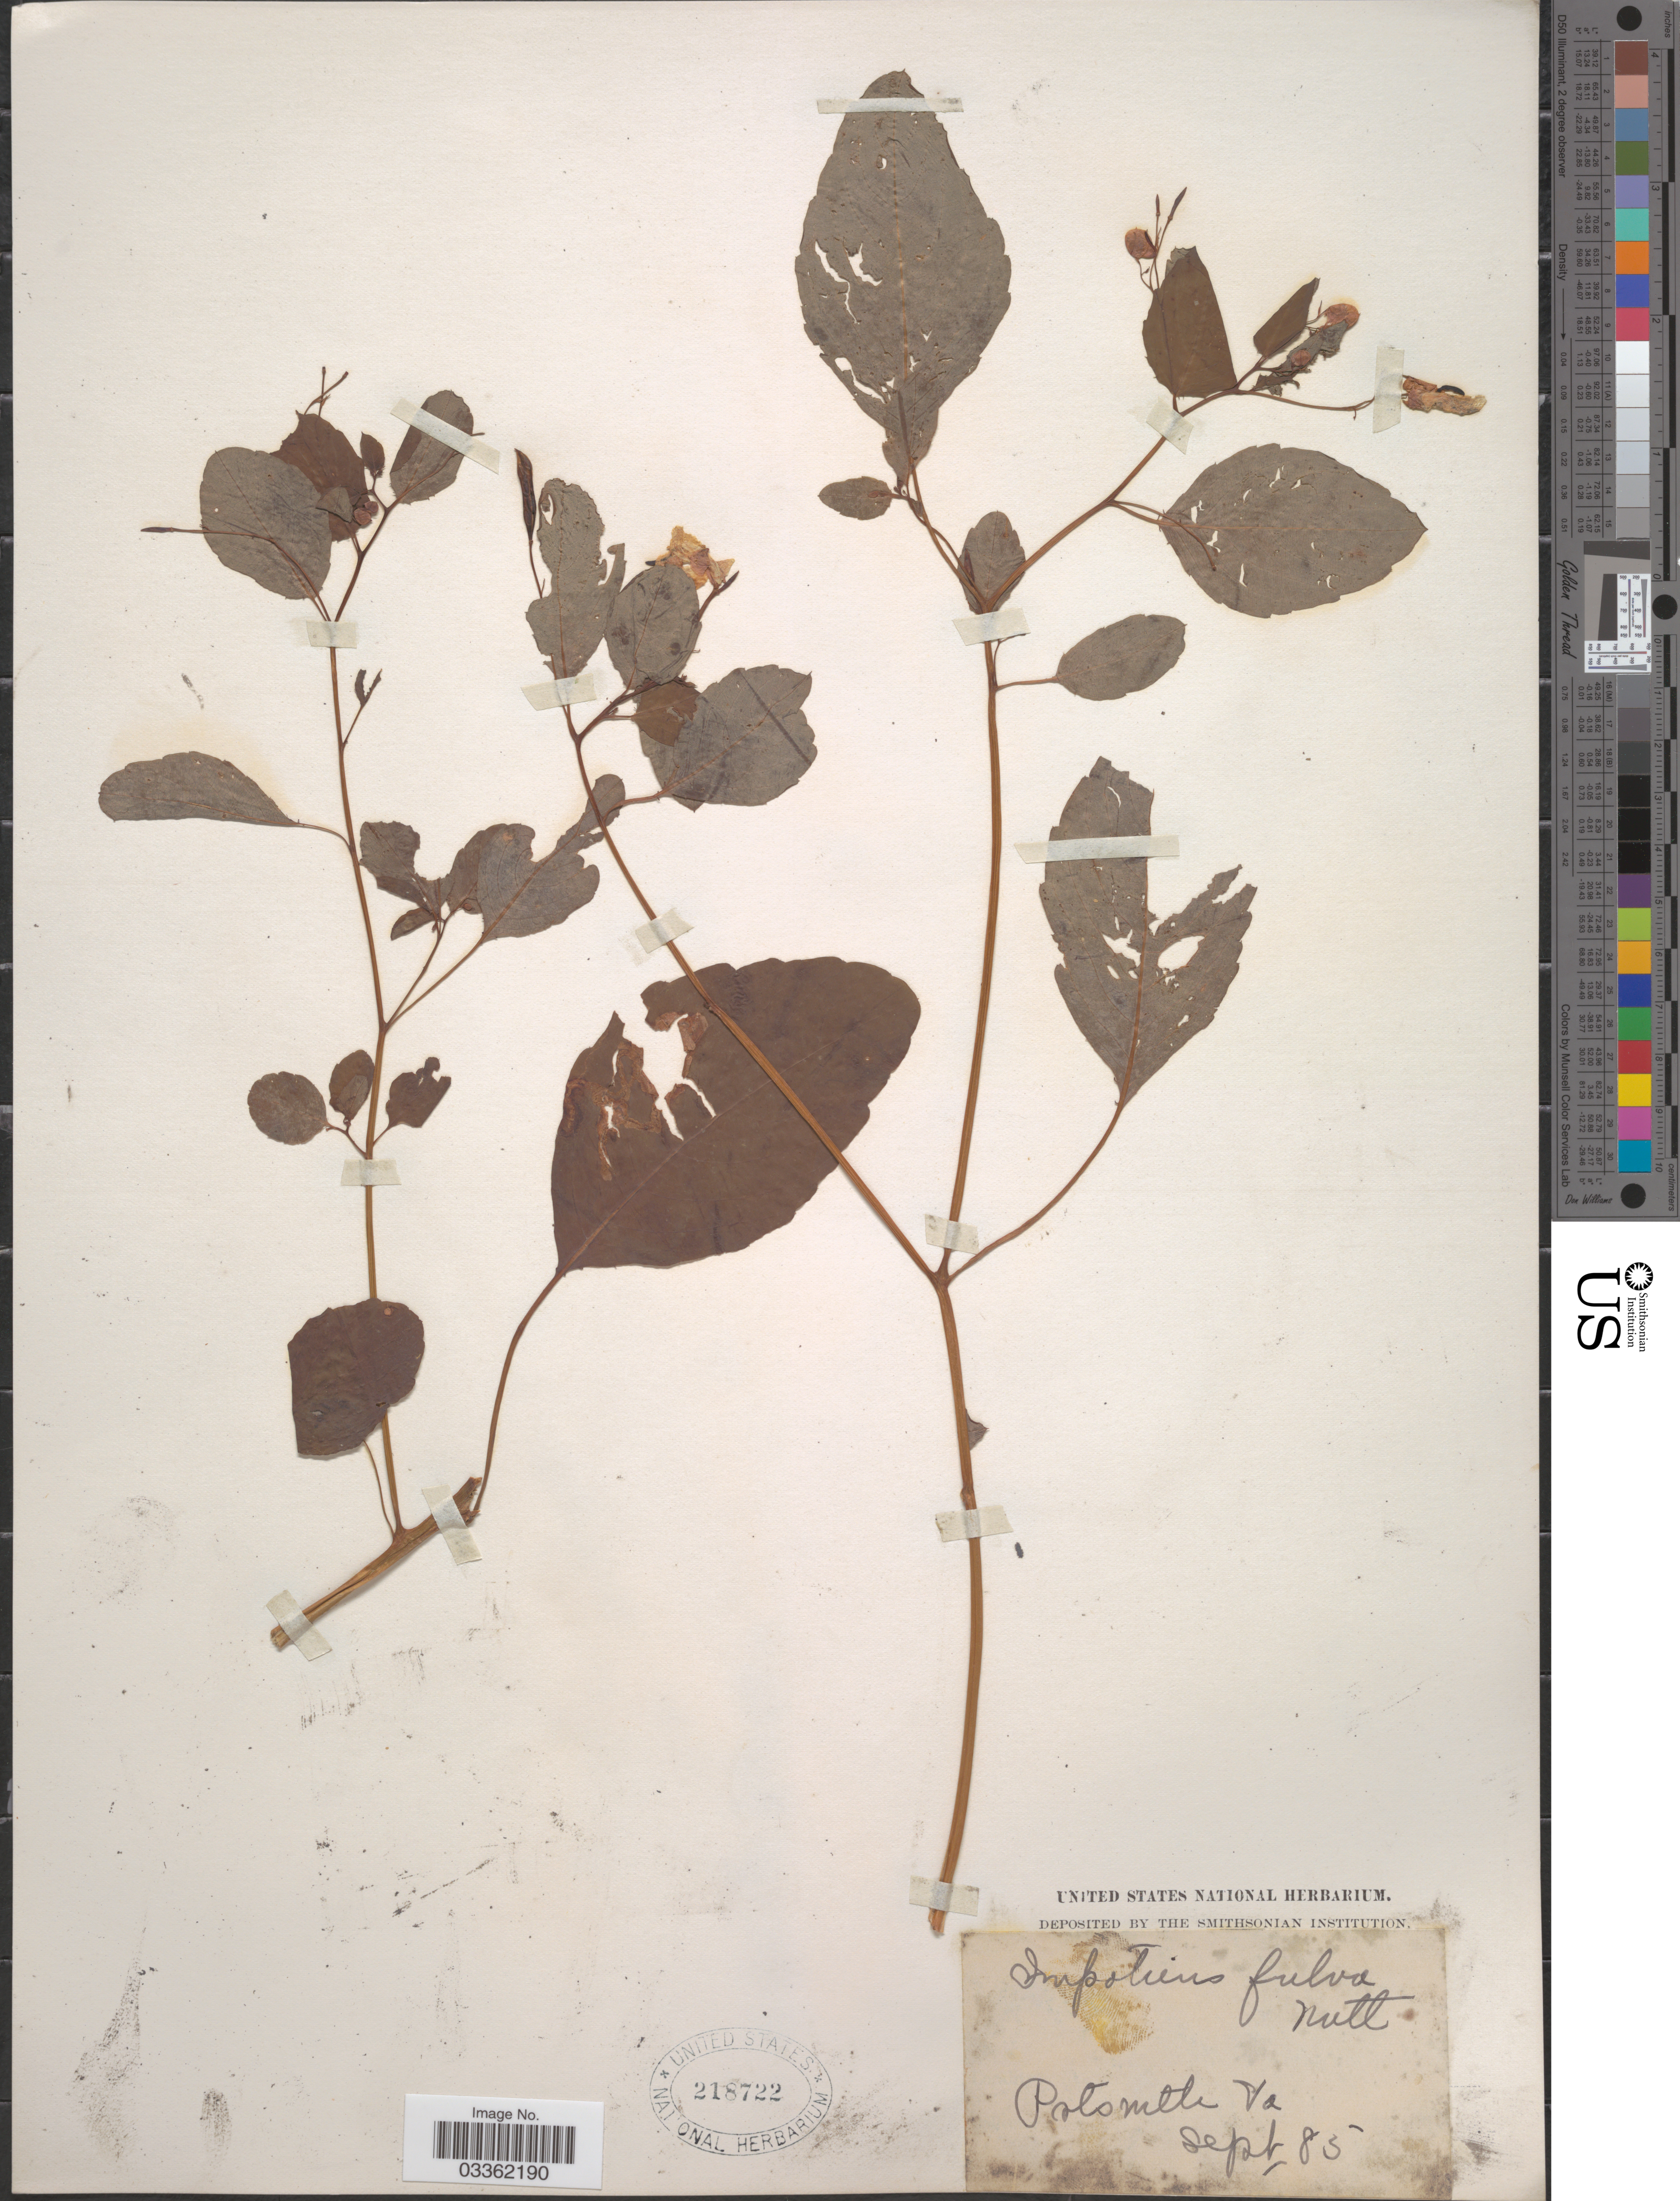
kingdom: Plantae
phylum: Tracheophyta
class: Magnoliopsida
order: Ericales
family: Balsaminaceae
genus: Impatiens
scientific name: Impatiens capensis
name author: Meerb.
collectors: ex herb. United States National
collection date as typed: Transcribed d/m/y: /9/85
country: United States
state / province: Virginia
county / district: City of Portsmouth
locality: Portsmouth.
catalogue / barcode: US 218722